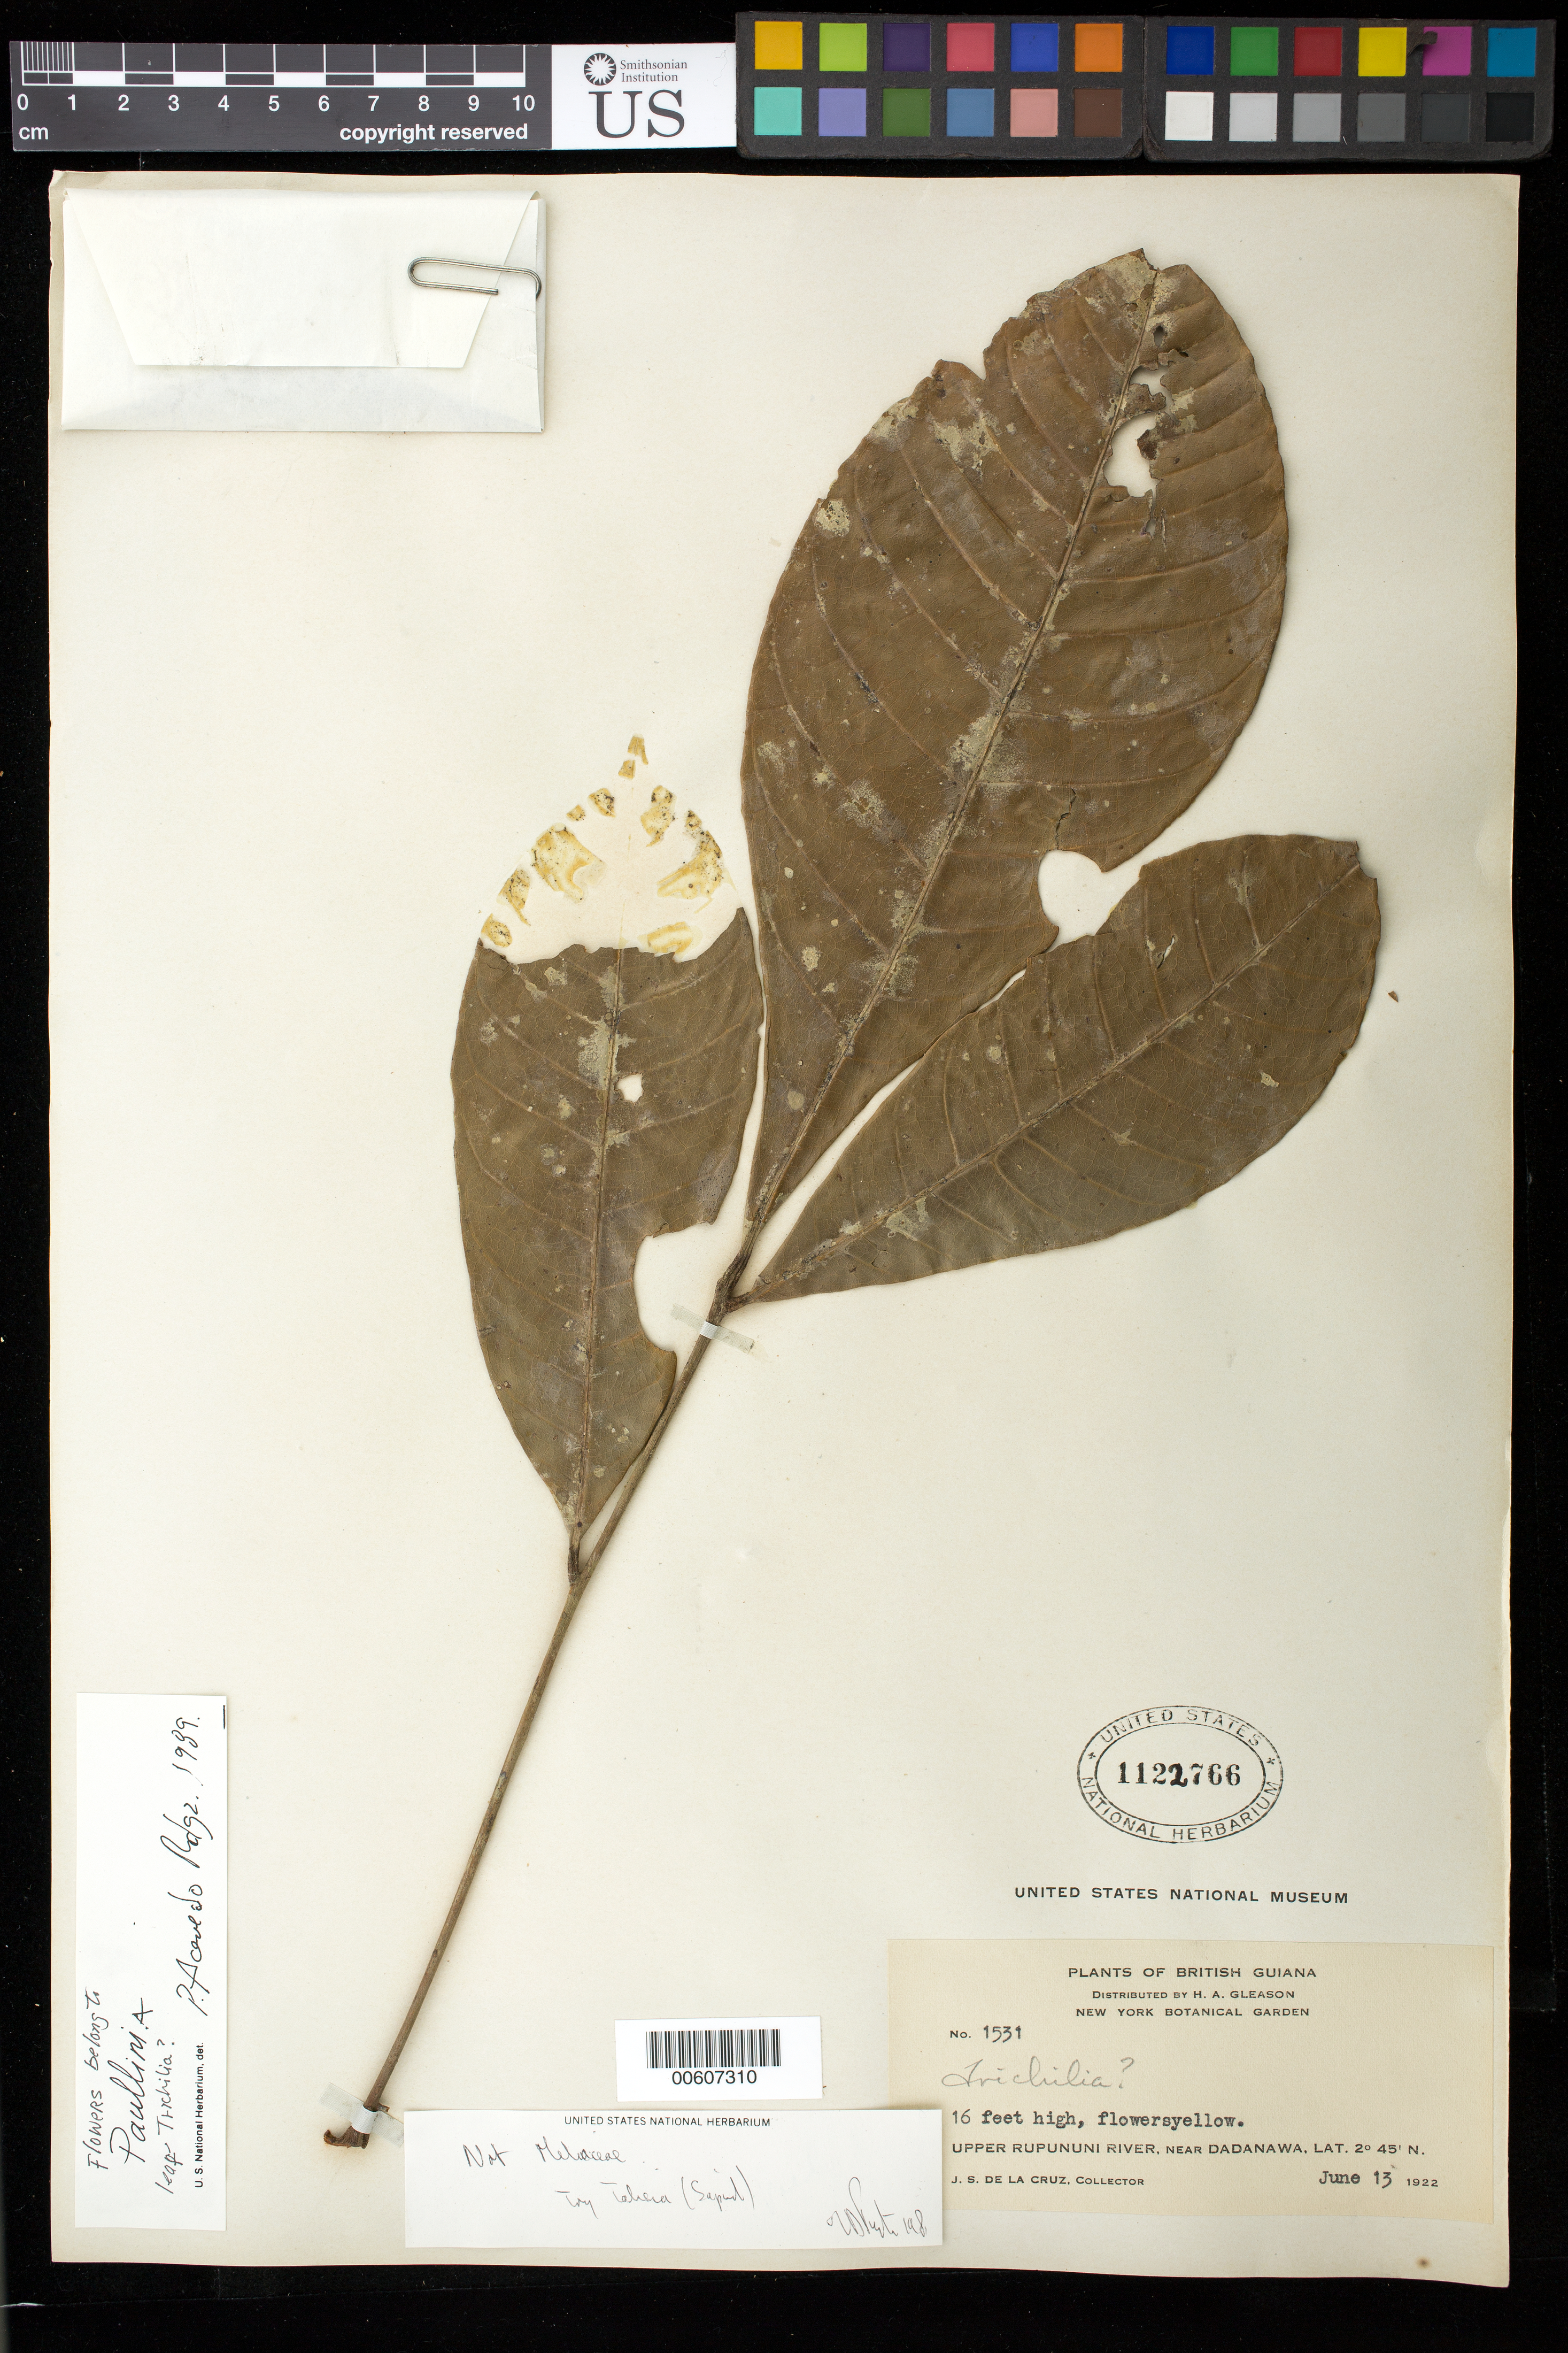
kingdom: Plantae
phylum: Tracheophyta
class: Magnoliopsida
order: Sapindales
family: Sapindaceae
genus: Paullinia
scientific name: Paullinia latifolia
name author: Benth. ex Radlk.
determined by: Acevedo-Rodríguez, P., (BOT), Smithsonian Institution - National Museum of Natural History (UNITED STATES)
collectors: J. S. de la Cruz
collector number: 1531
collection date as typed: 13-Jun-22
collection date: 1922-06-13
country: Guyana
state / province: U. Takutu-U. Essequibo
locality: Dadanawa, vic., upper Rupununi R.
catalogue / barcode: US 1122766